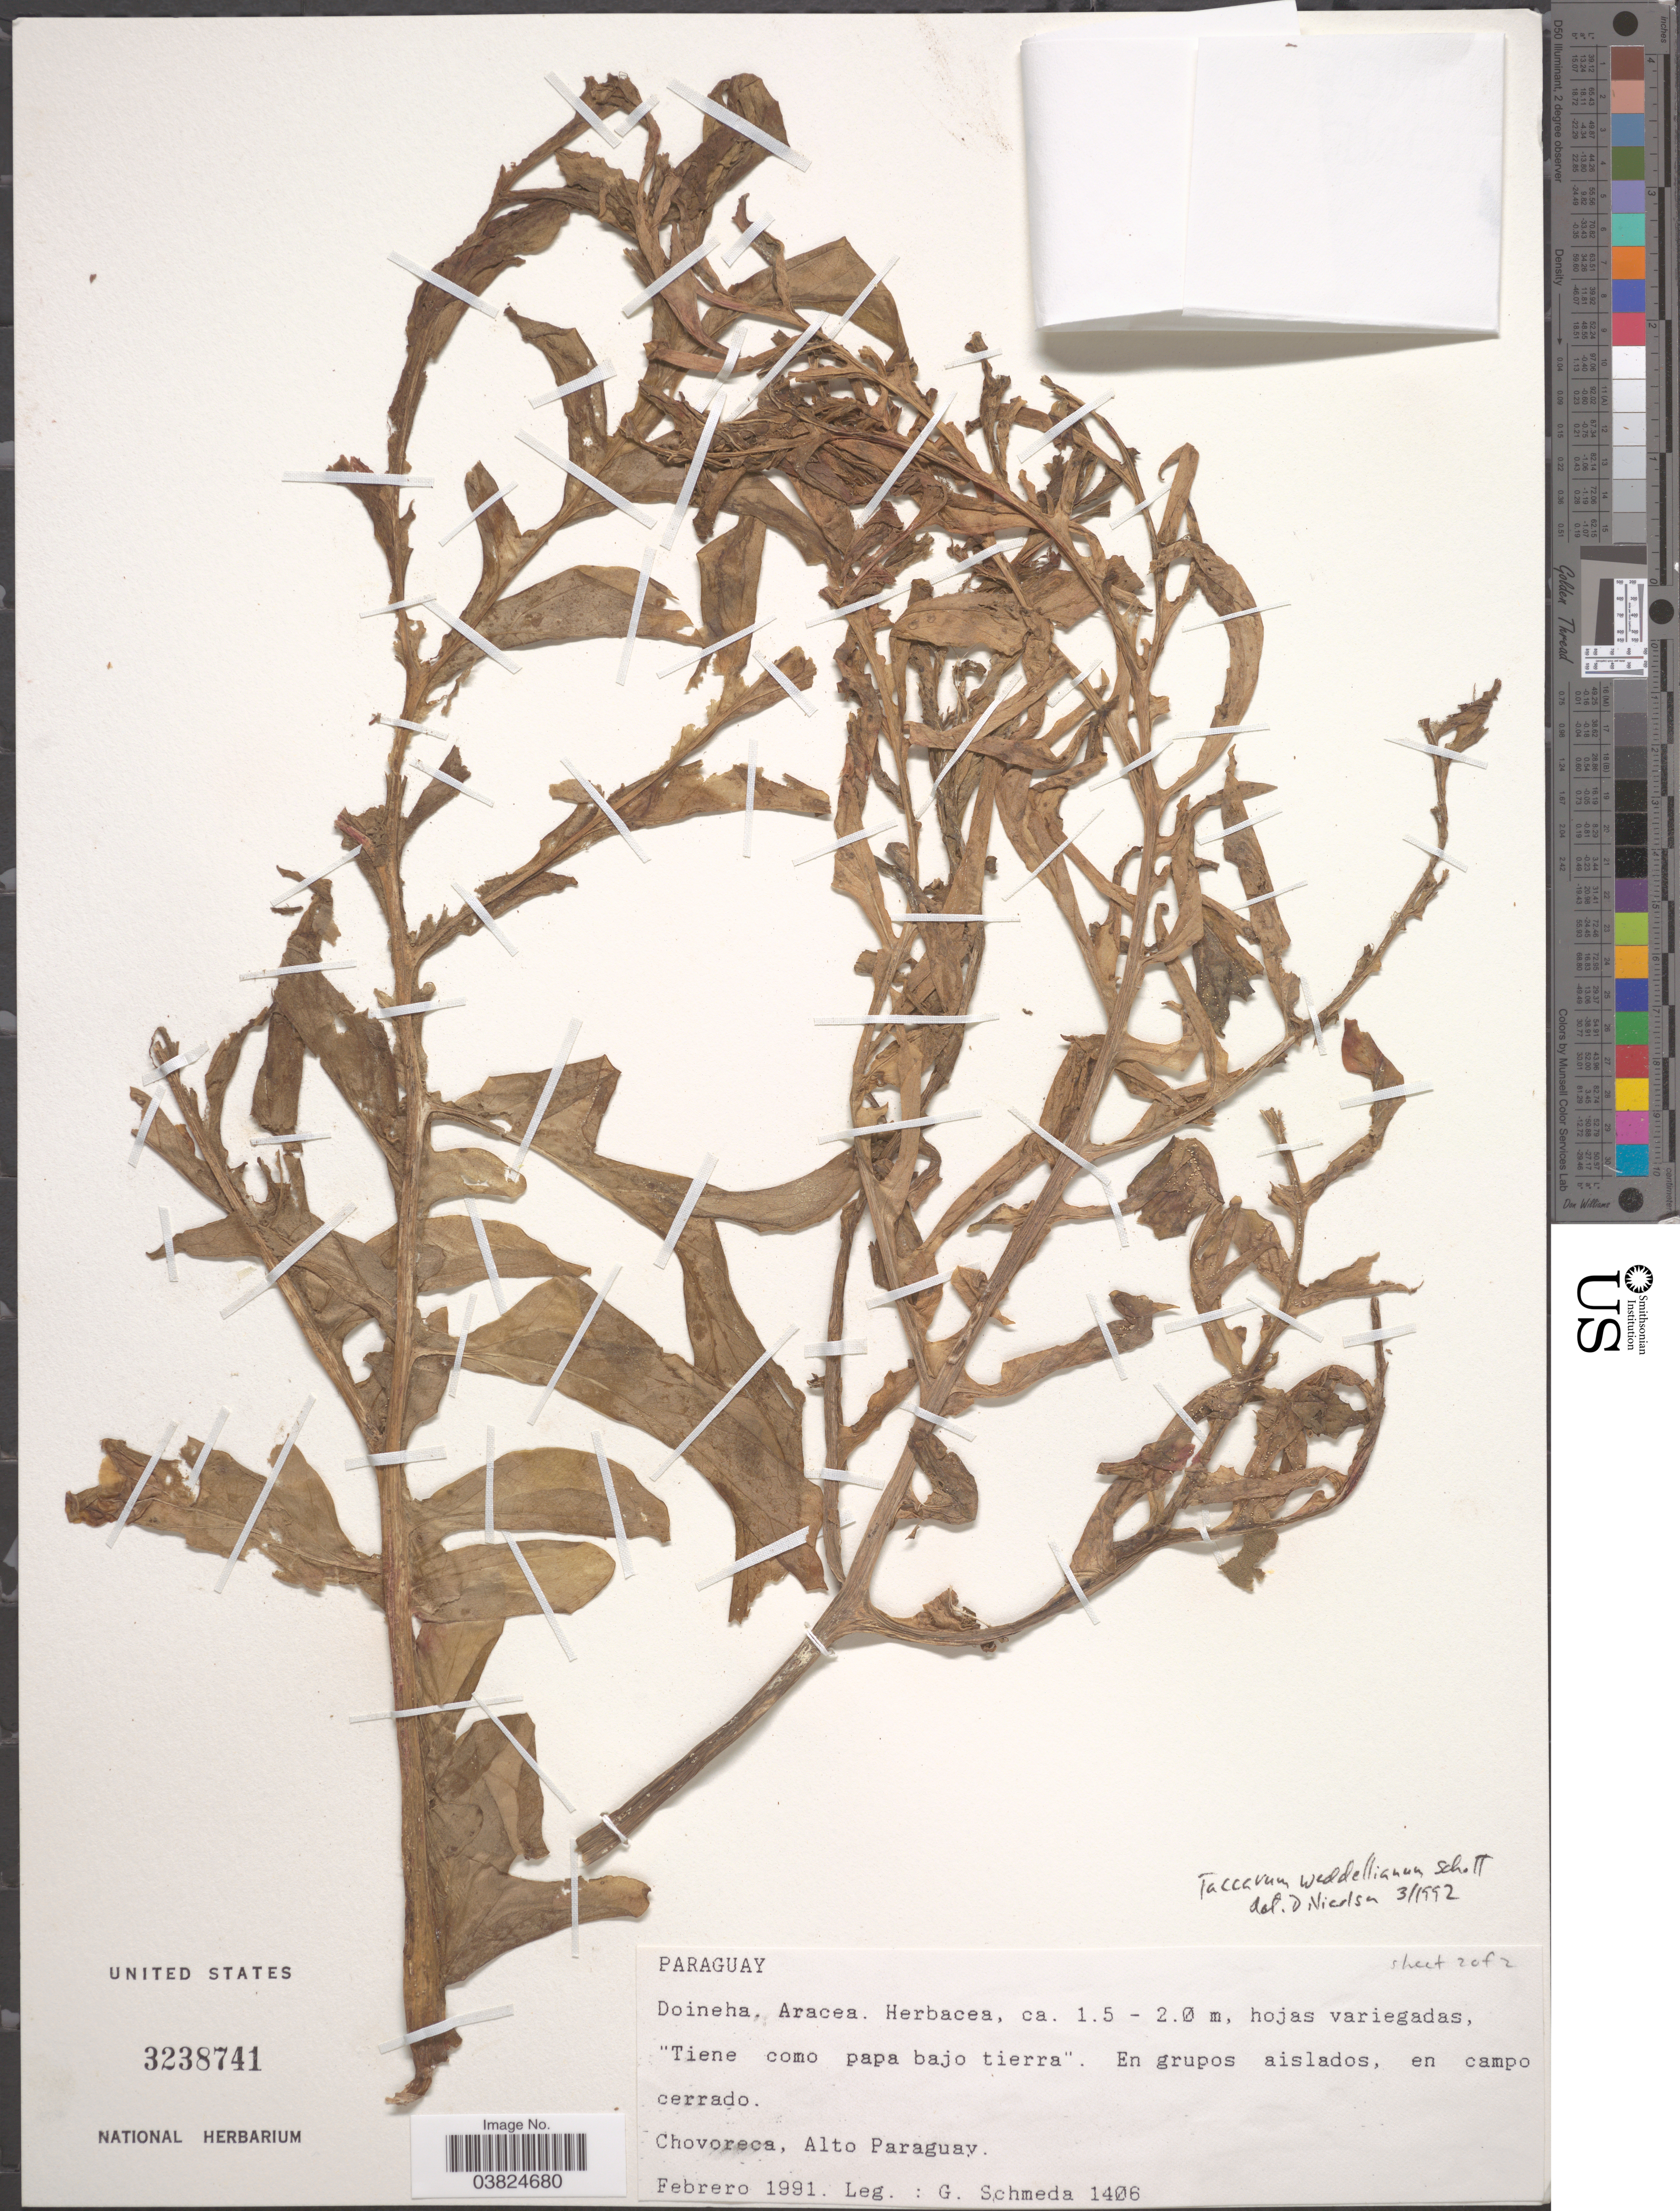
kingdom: Plantae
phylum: Tracheophyta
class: Liliopsida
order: Alismatales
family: Araceae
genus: Taccarum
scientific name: Taccarum weddellianum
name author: Brongn. ex Schott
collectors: G. Schmeda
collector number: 1406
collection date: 1991-02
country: Paraguay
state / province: Alto Paraguay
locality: Chovoreca.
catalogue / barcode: US 3238741